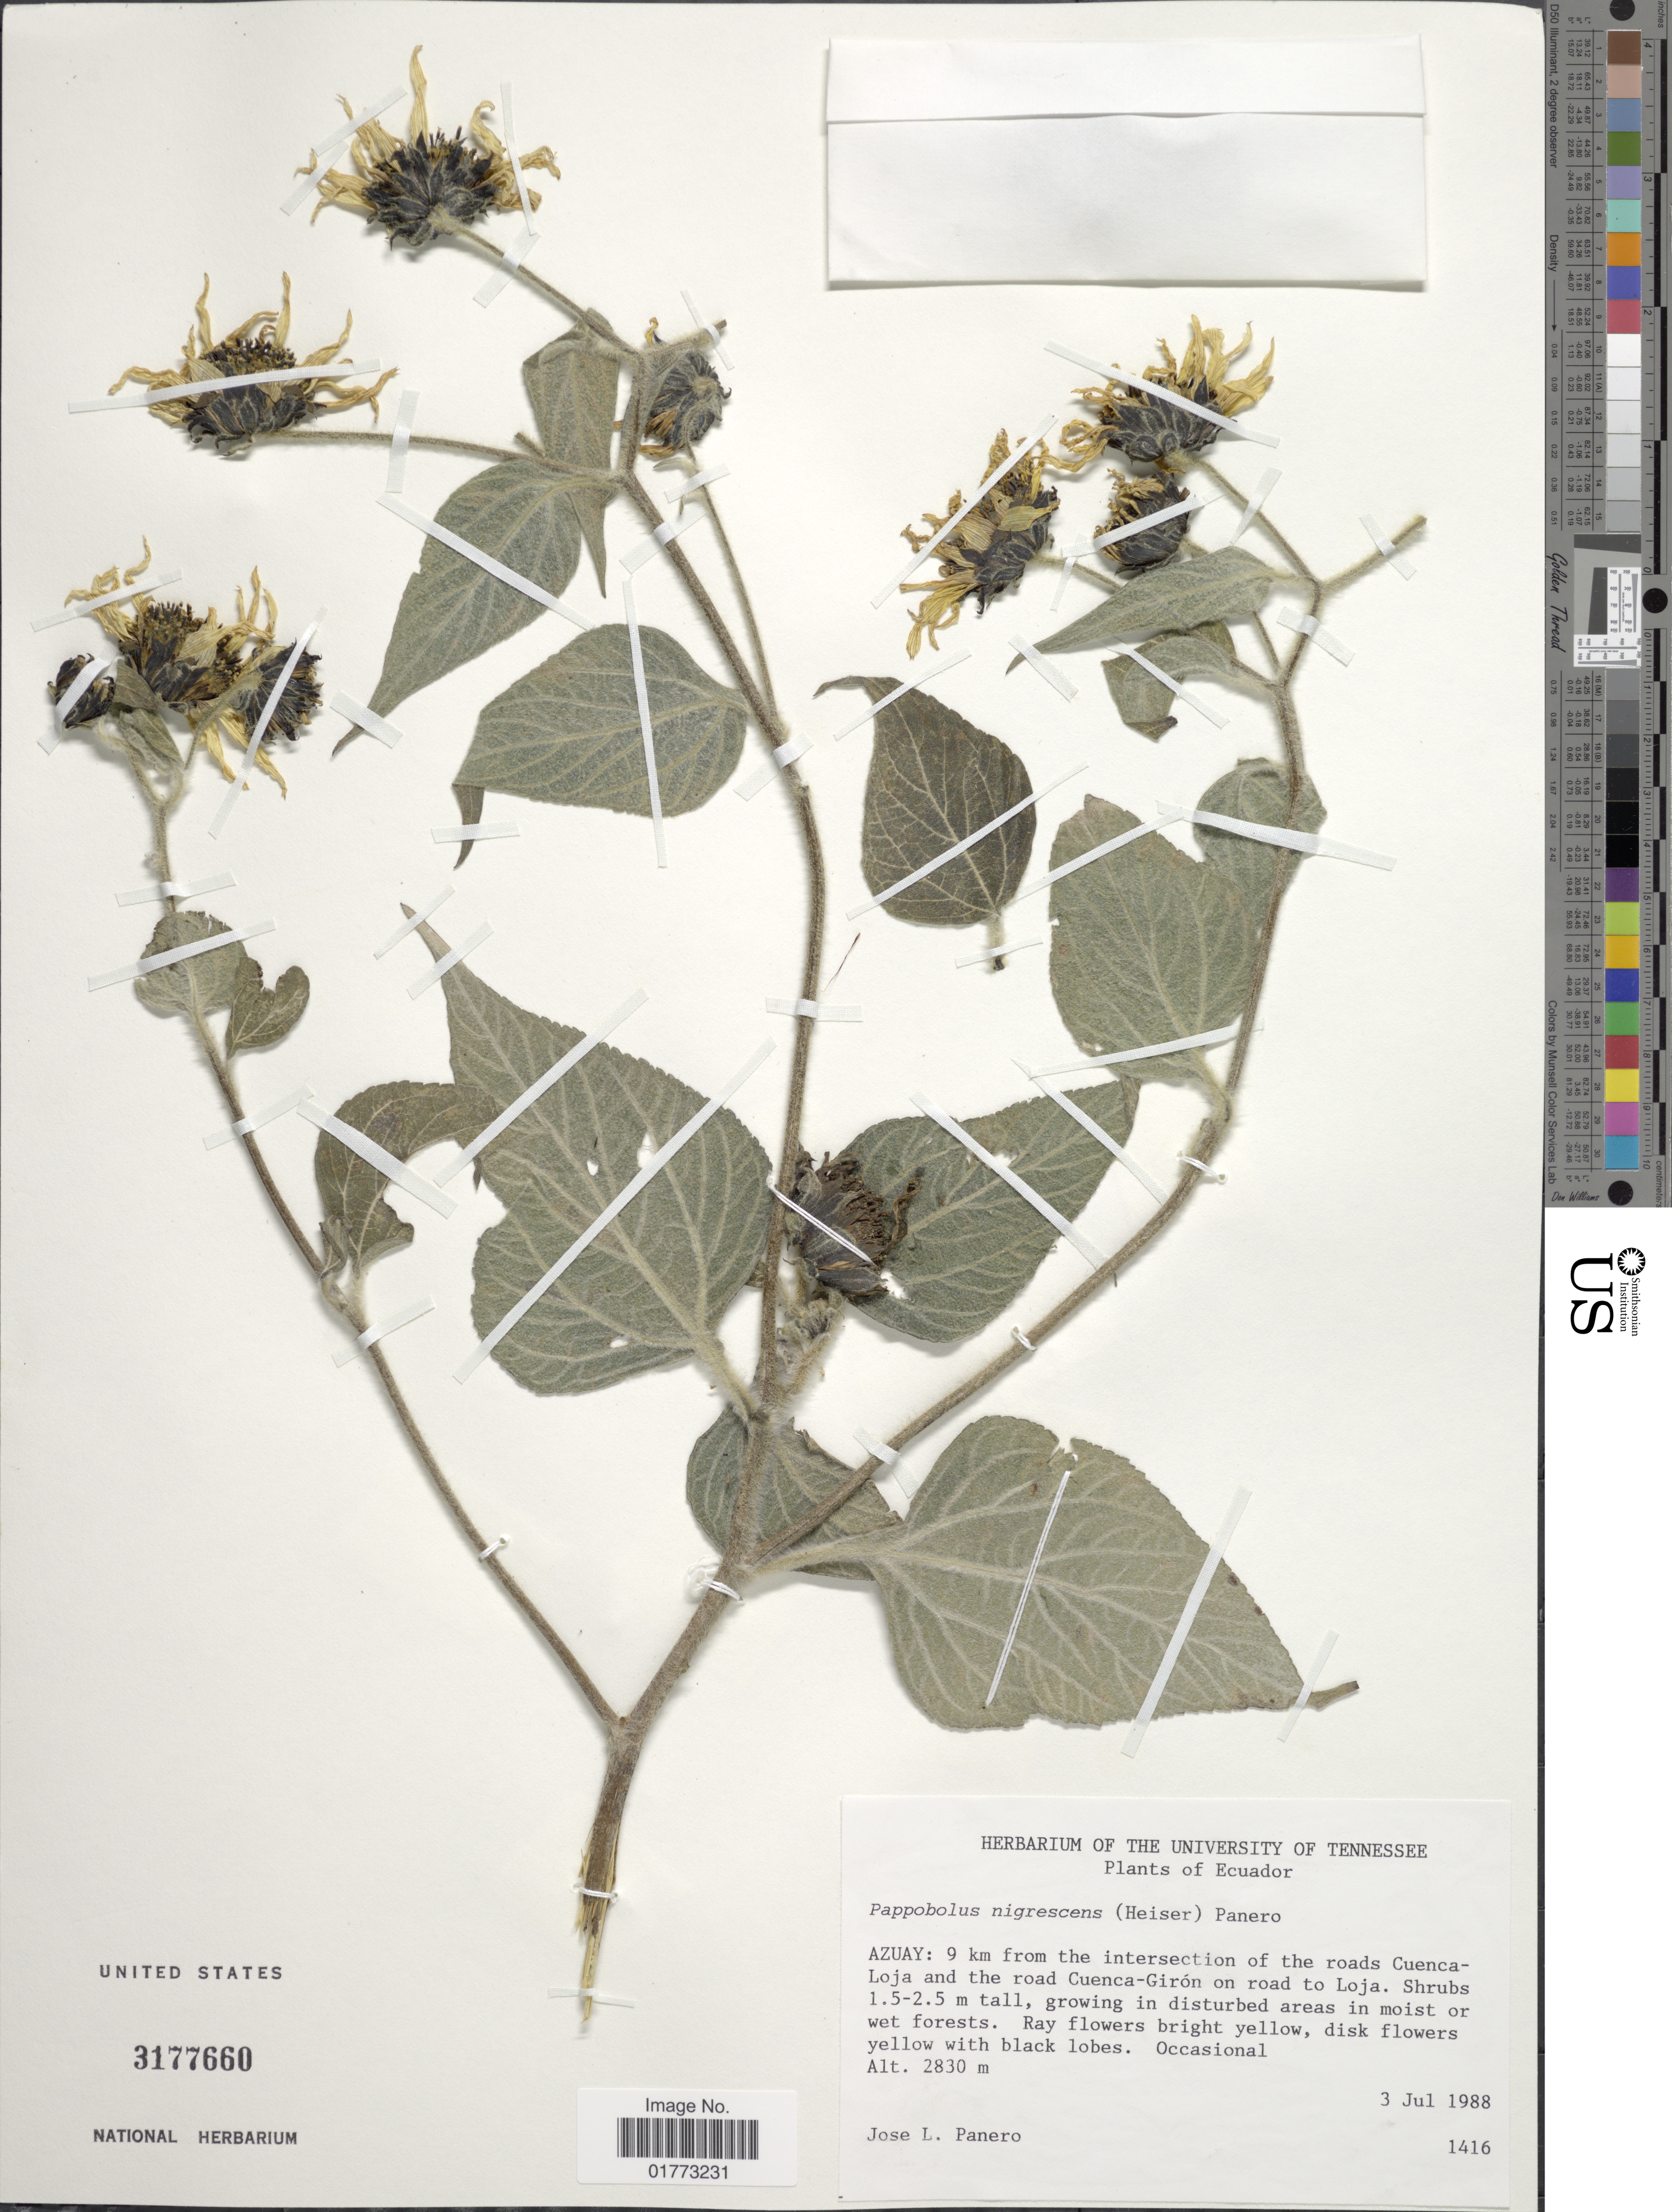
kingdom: Plantae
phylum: Tracheophyta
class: Magnoliopsida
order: Asterales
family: Asteraceae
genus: Pappobolus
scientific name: Pappobolus nigrescens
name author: Heiser & Panero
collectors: J. L. Panero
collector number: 1416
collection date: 1988-07-03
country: Ecuador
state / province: Azuay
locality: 9 km from the intersection of the roads Cuenca-Loja and the road Cuenca-Giron on road to Loja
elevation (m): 2830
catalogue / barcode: US 317660